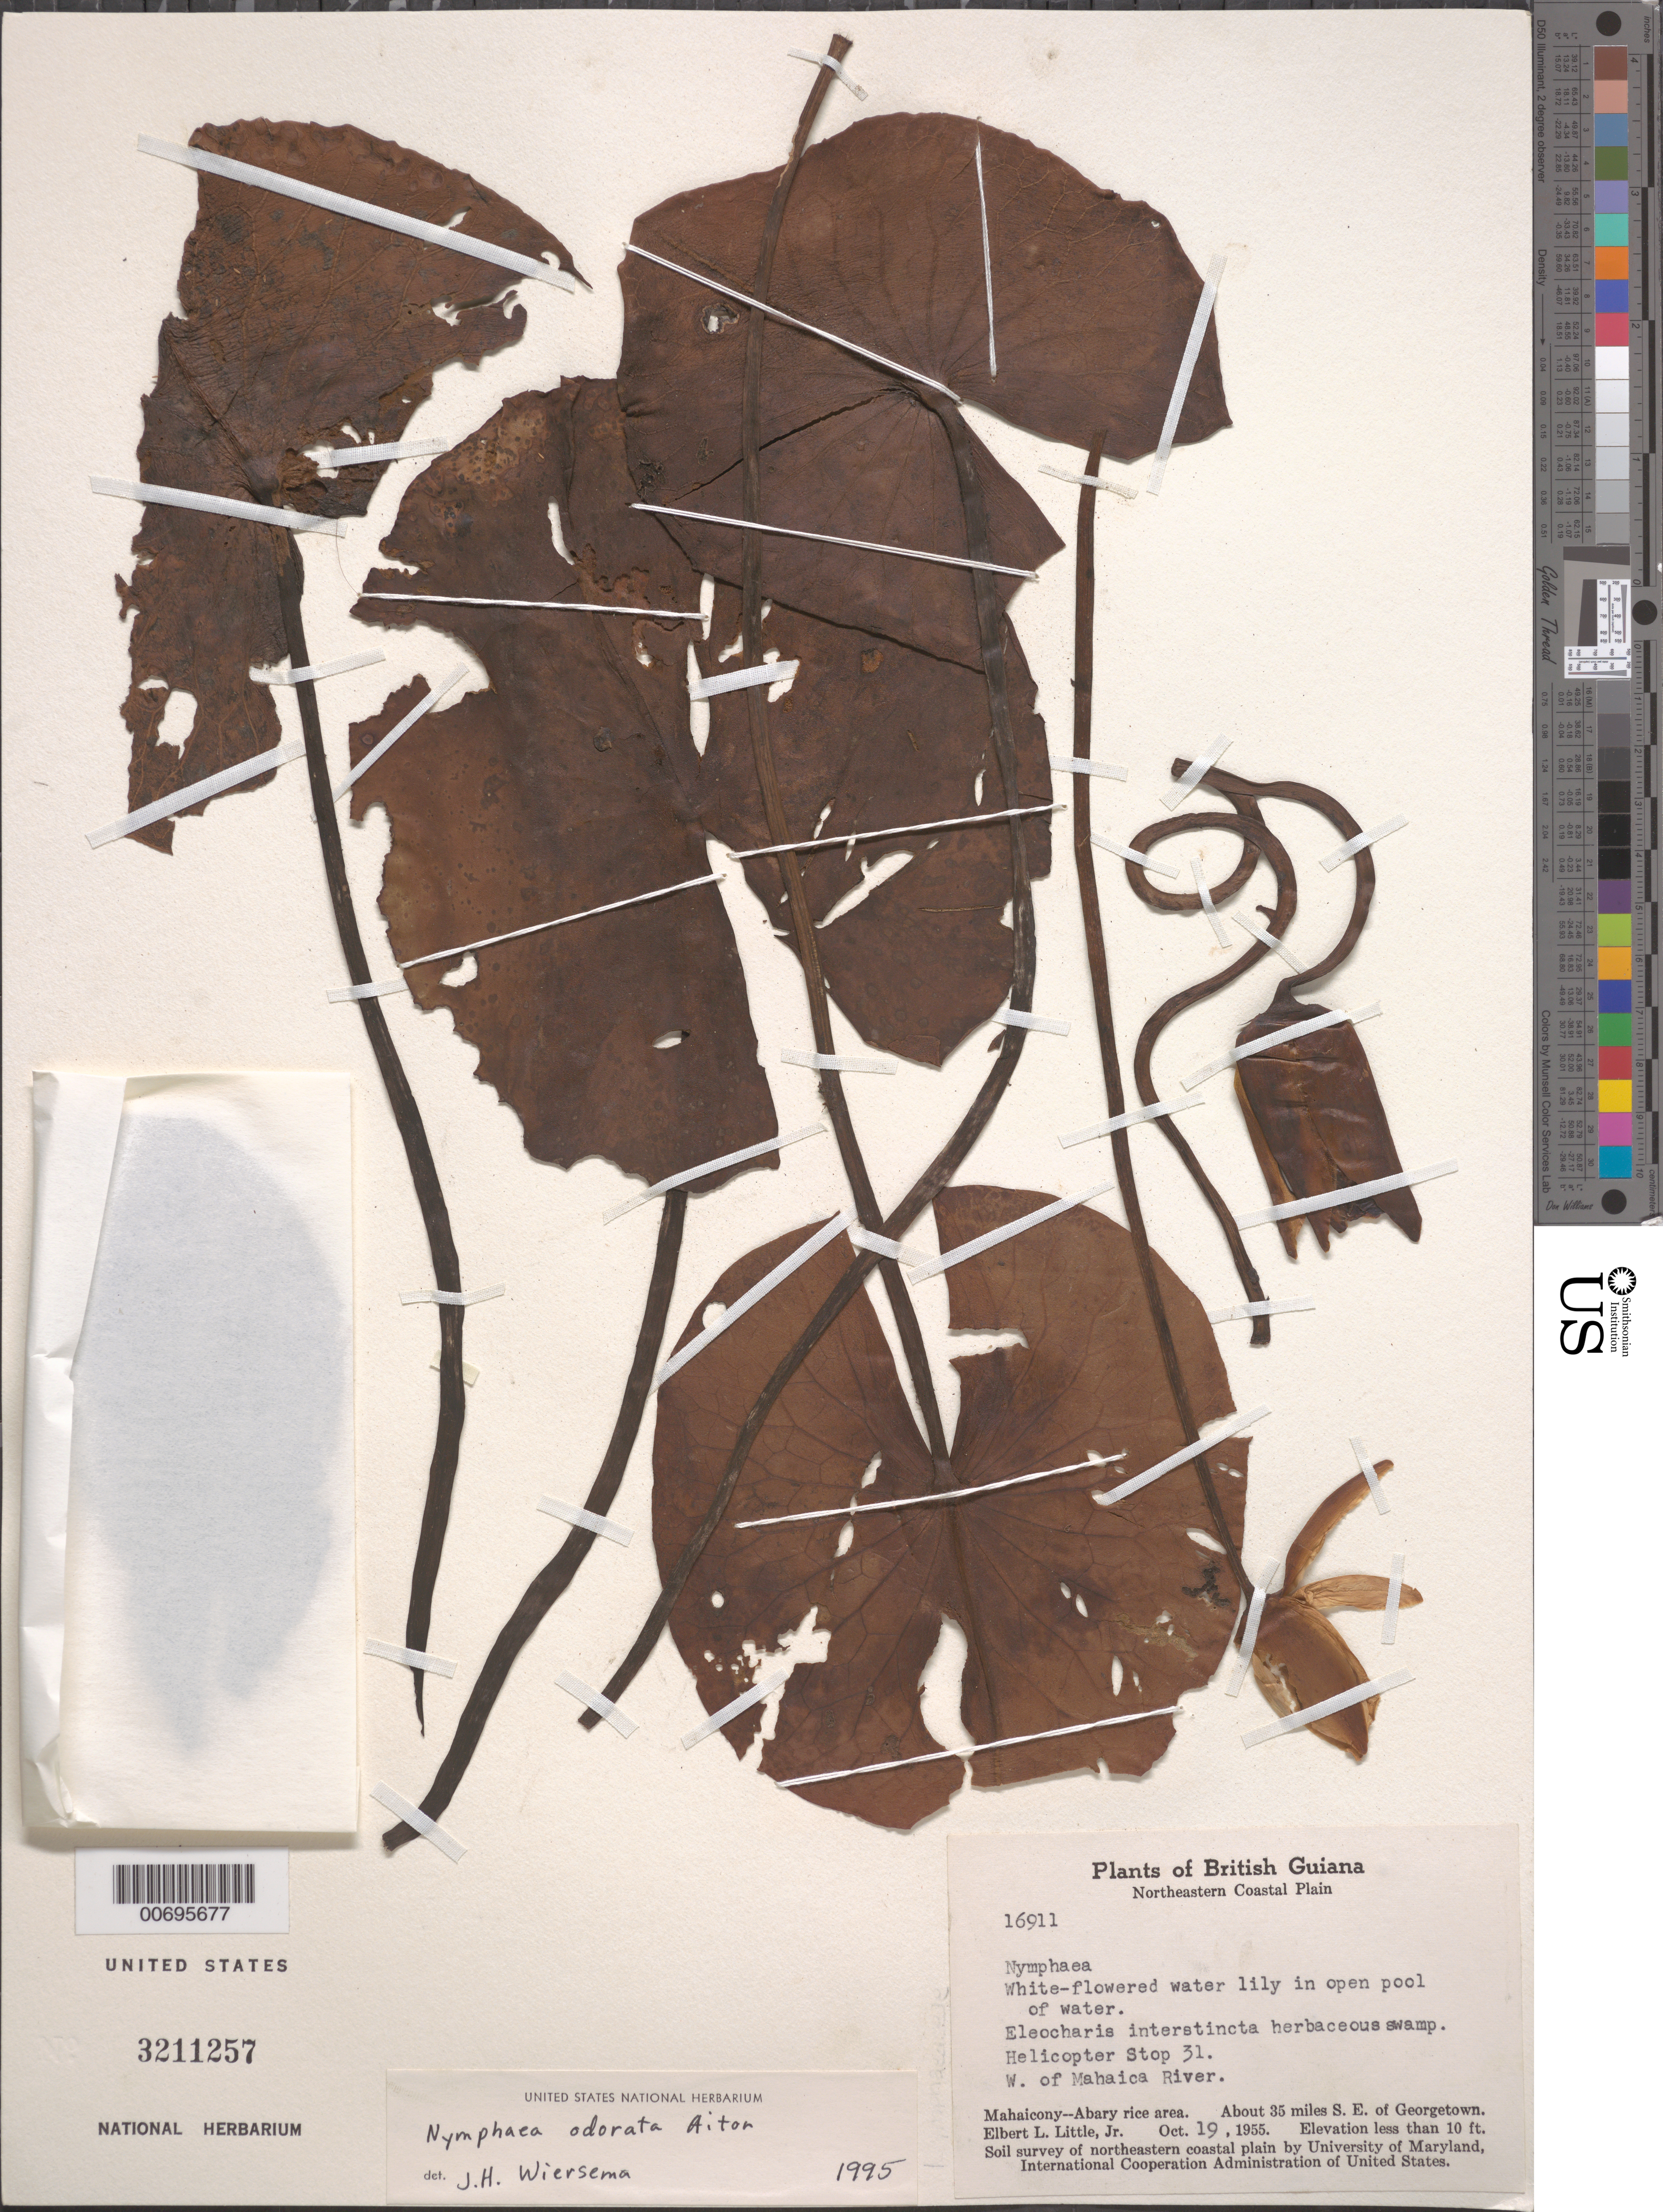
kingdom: Plantae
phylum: Tracheophyta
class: Magnoliopsida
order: Nymphaeales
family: Nymphaeaceae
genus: Nymphaea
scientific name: Nymphaea odorata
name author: Aiton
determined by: Wiersema, John H.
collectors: E. L. Little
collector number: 16911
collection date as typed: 19-Oct-55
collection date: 1955-10-19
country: Guyana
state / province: Mahaica-Berbice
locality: Mahaicony-Abary rice area, E bank Demerara R., about 35 mi. SE of Georgetown, W of Mahaica R.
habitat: Open pool of water.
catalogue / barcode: US 3211257